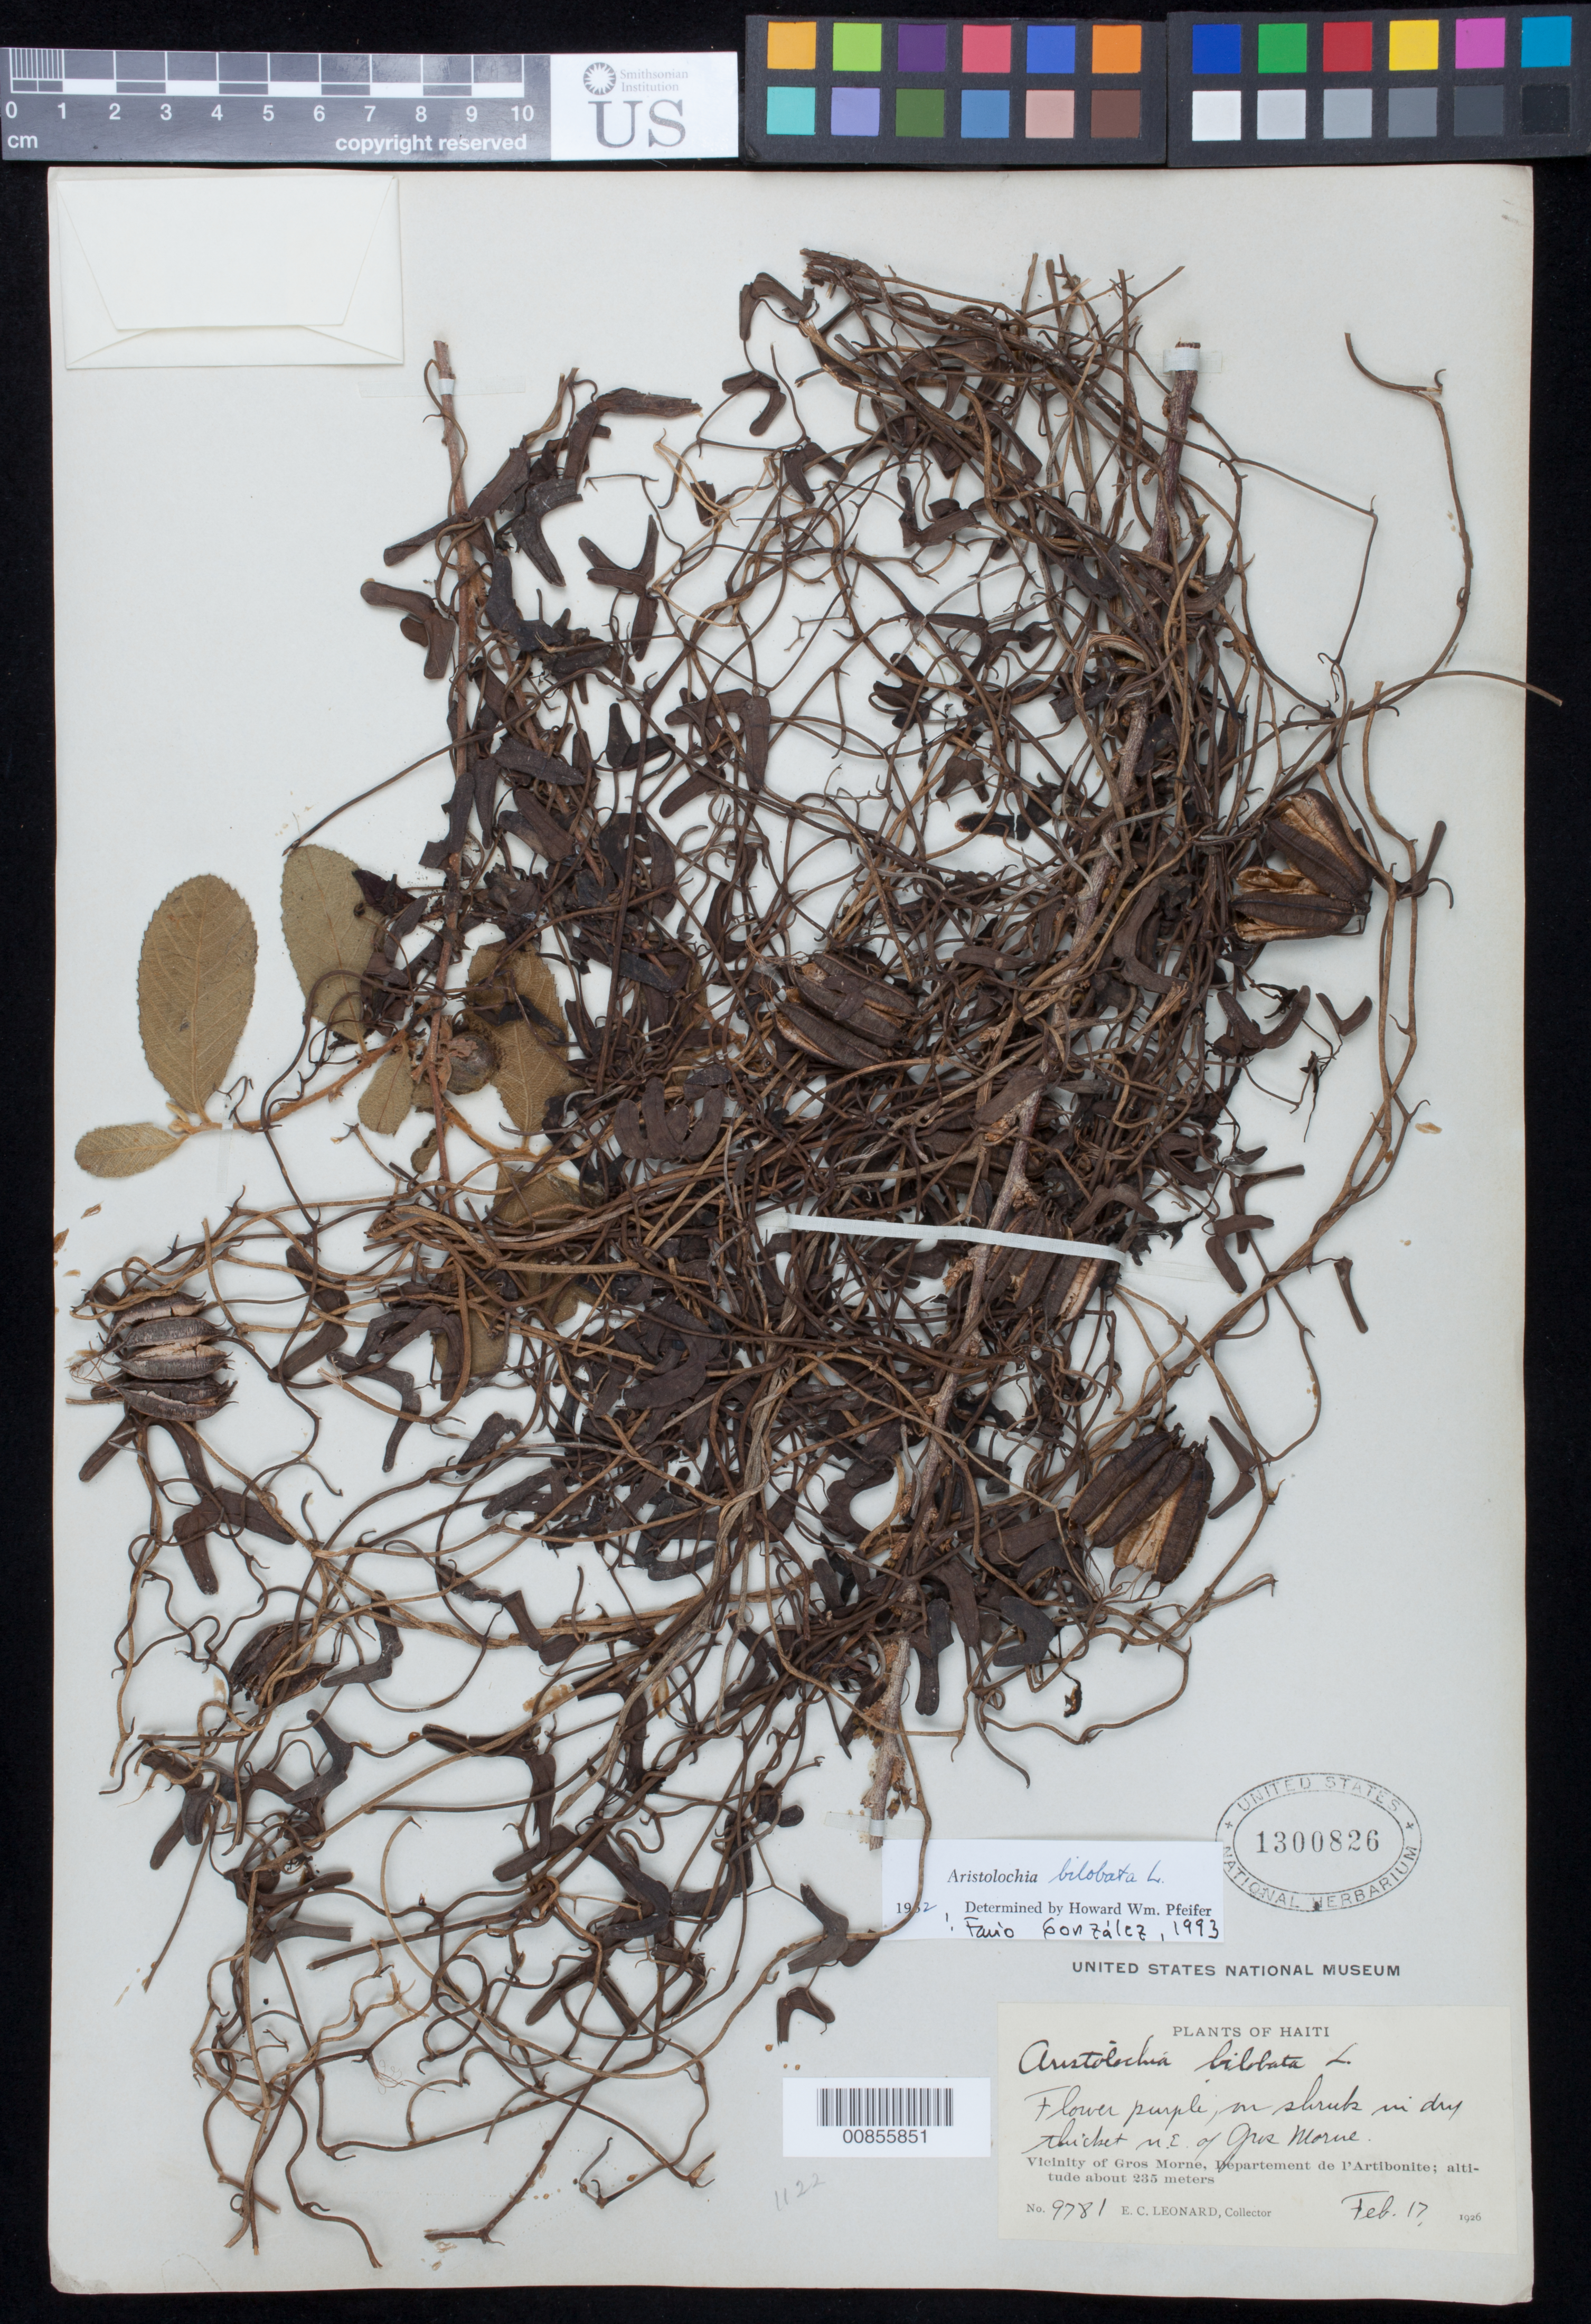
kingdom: Plantae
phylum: Tracheophyta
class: Magnoliopsida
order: Piperales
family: Aristolochiaceae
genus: Aristolochia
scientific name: Aristolochia bilobata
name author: L.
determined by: González, F., (COL), Universidad Nacional de Colombia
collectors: E. C. Leonard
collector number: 9781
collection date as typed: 17 Feb 1926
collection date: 1926-02-17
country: Haiti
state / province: Artibonite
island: Hispaniola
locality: N.E. of Gros Morne.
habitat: On shrubs in dry thicket.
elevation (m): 235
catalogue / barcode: US 1300826